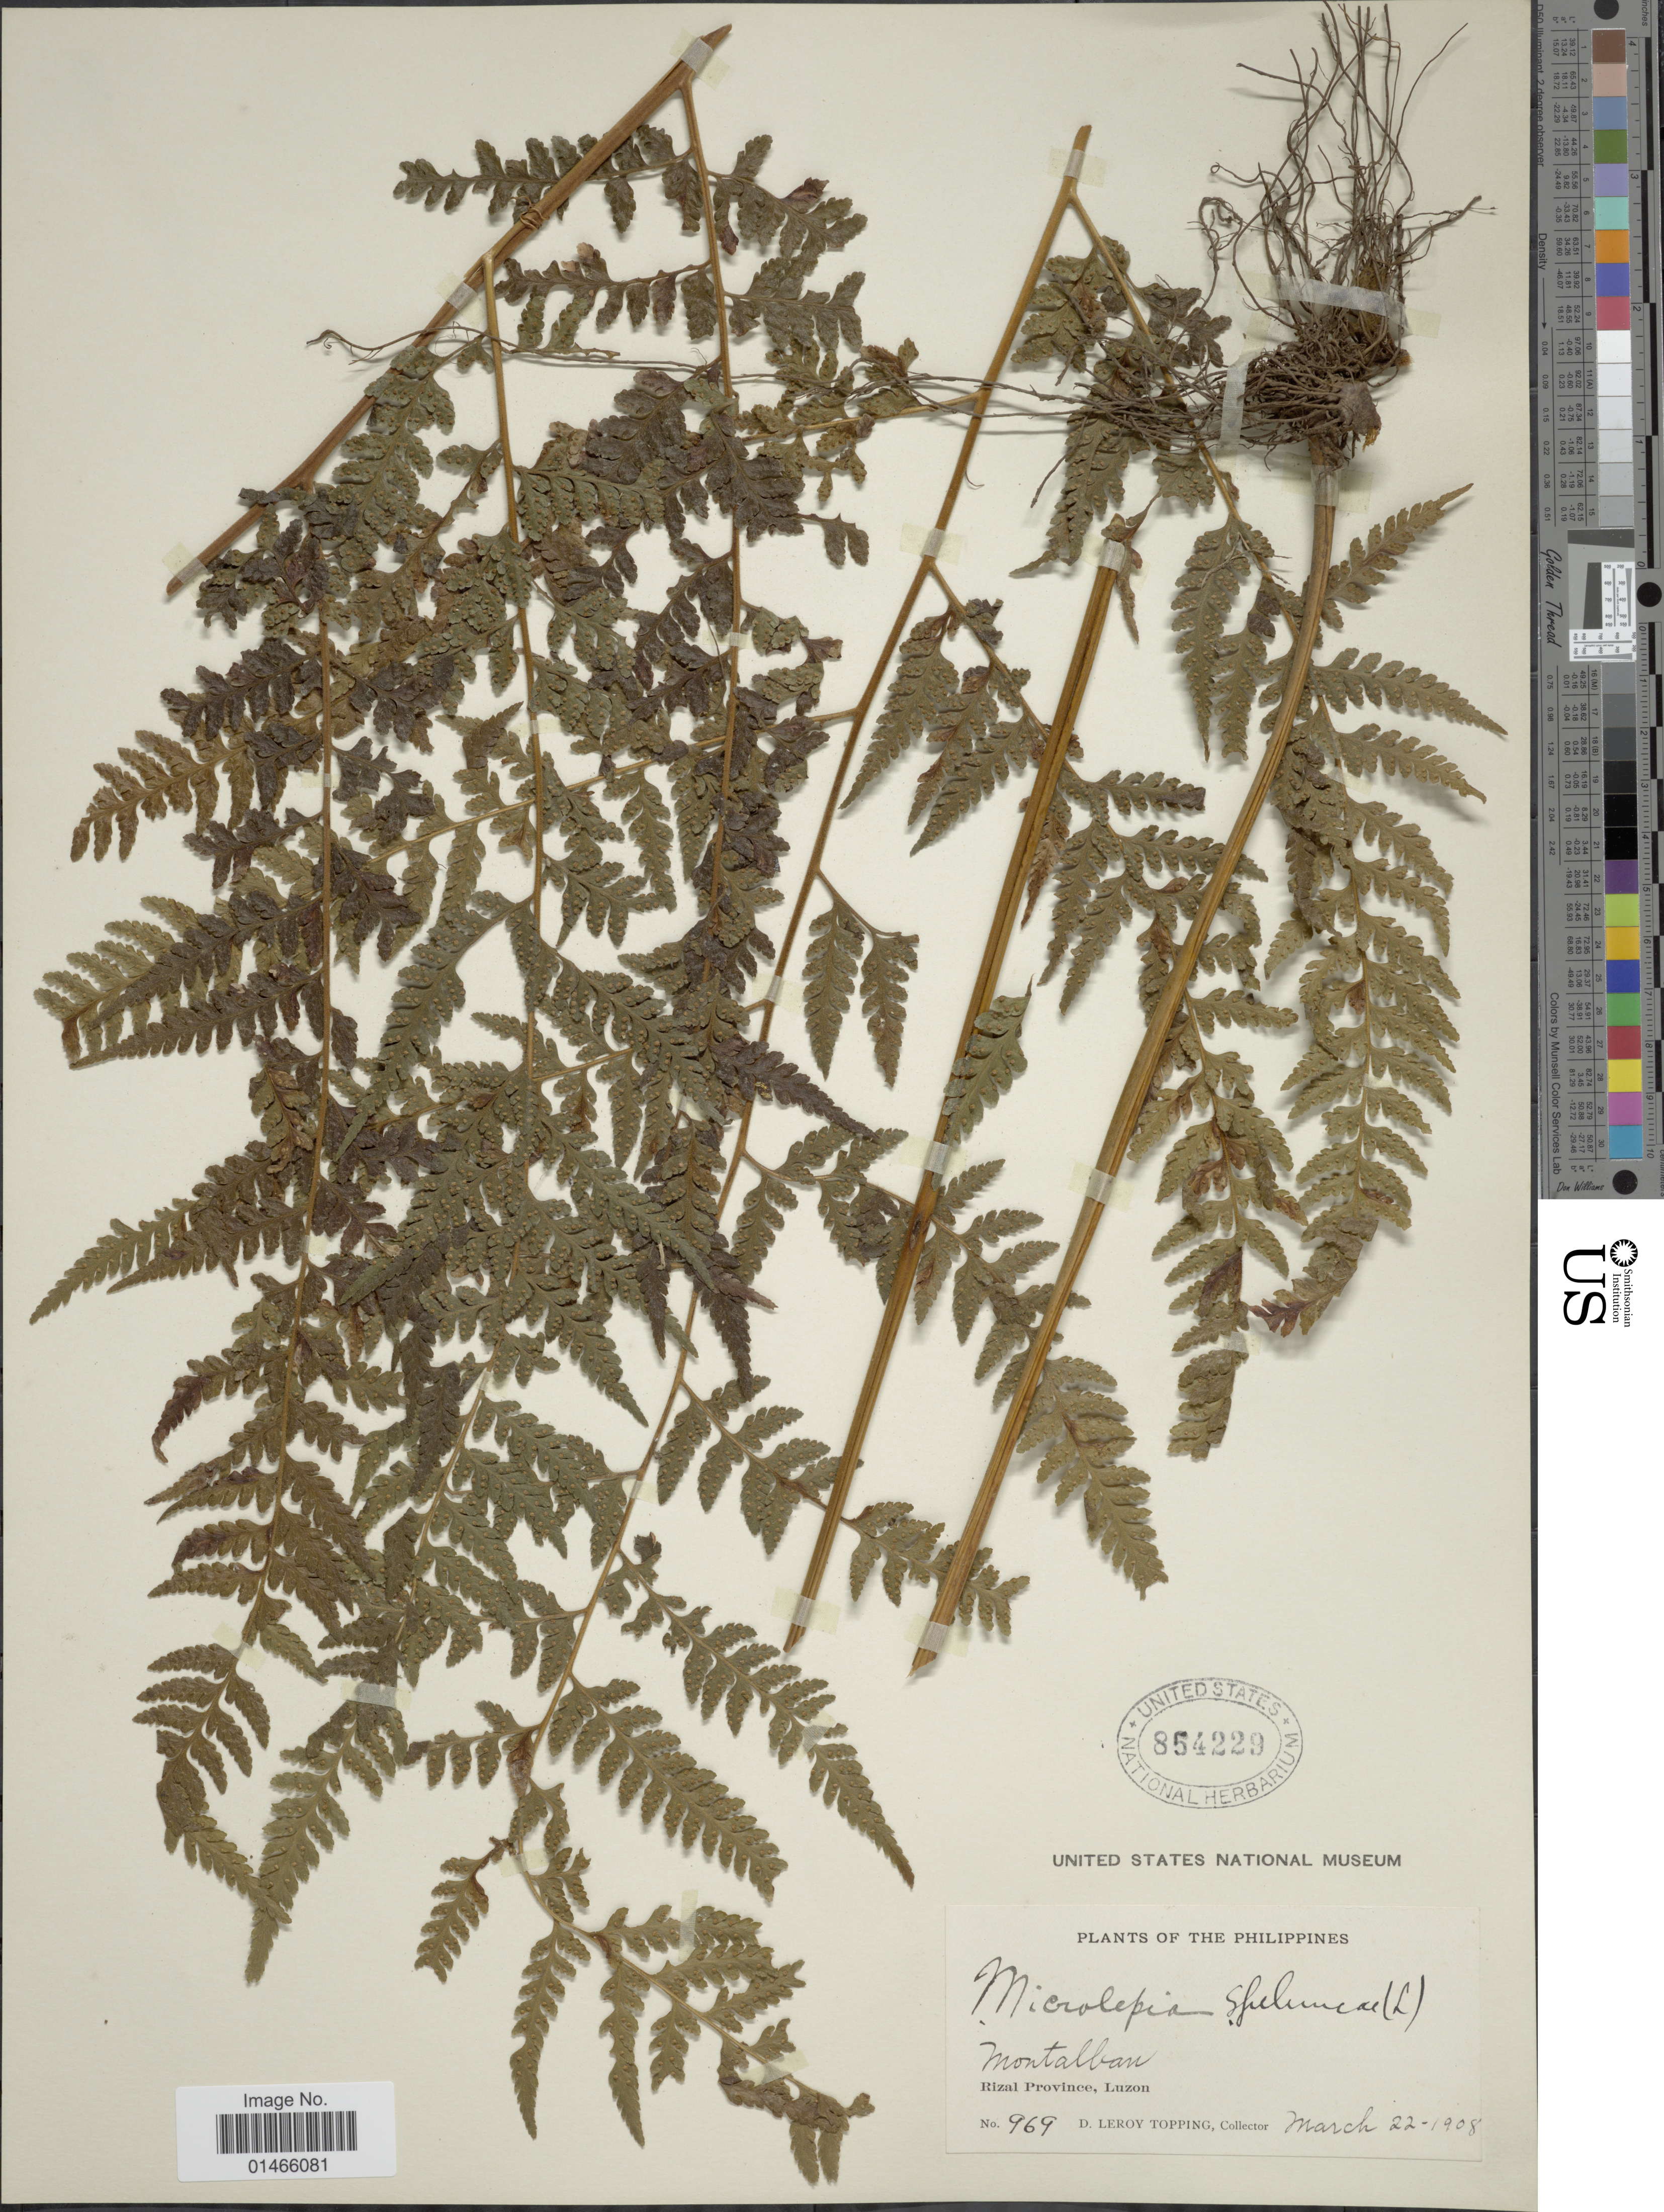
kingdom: Plantae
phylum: Tracheophyta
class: Polypodiopsida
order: Polypodiales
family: Dennstaedtiaceae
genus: Microlepia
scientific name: Microlepia speluncae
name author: (L.) T. Moore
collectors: D. L. Topping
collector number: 969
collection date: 1908-03-22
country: Philippines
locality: Rizal Province, Luzon, Montalban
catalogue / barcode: US 854229